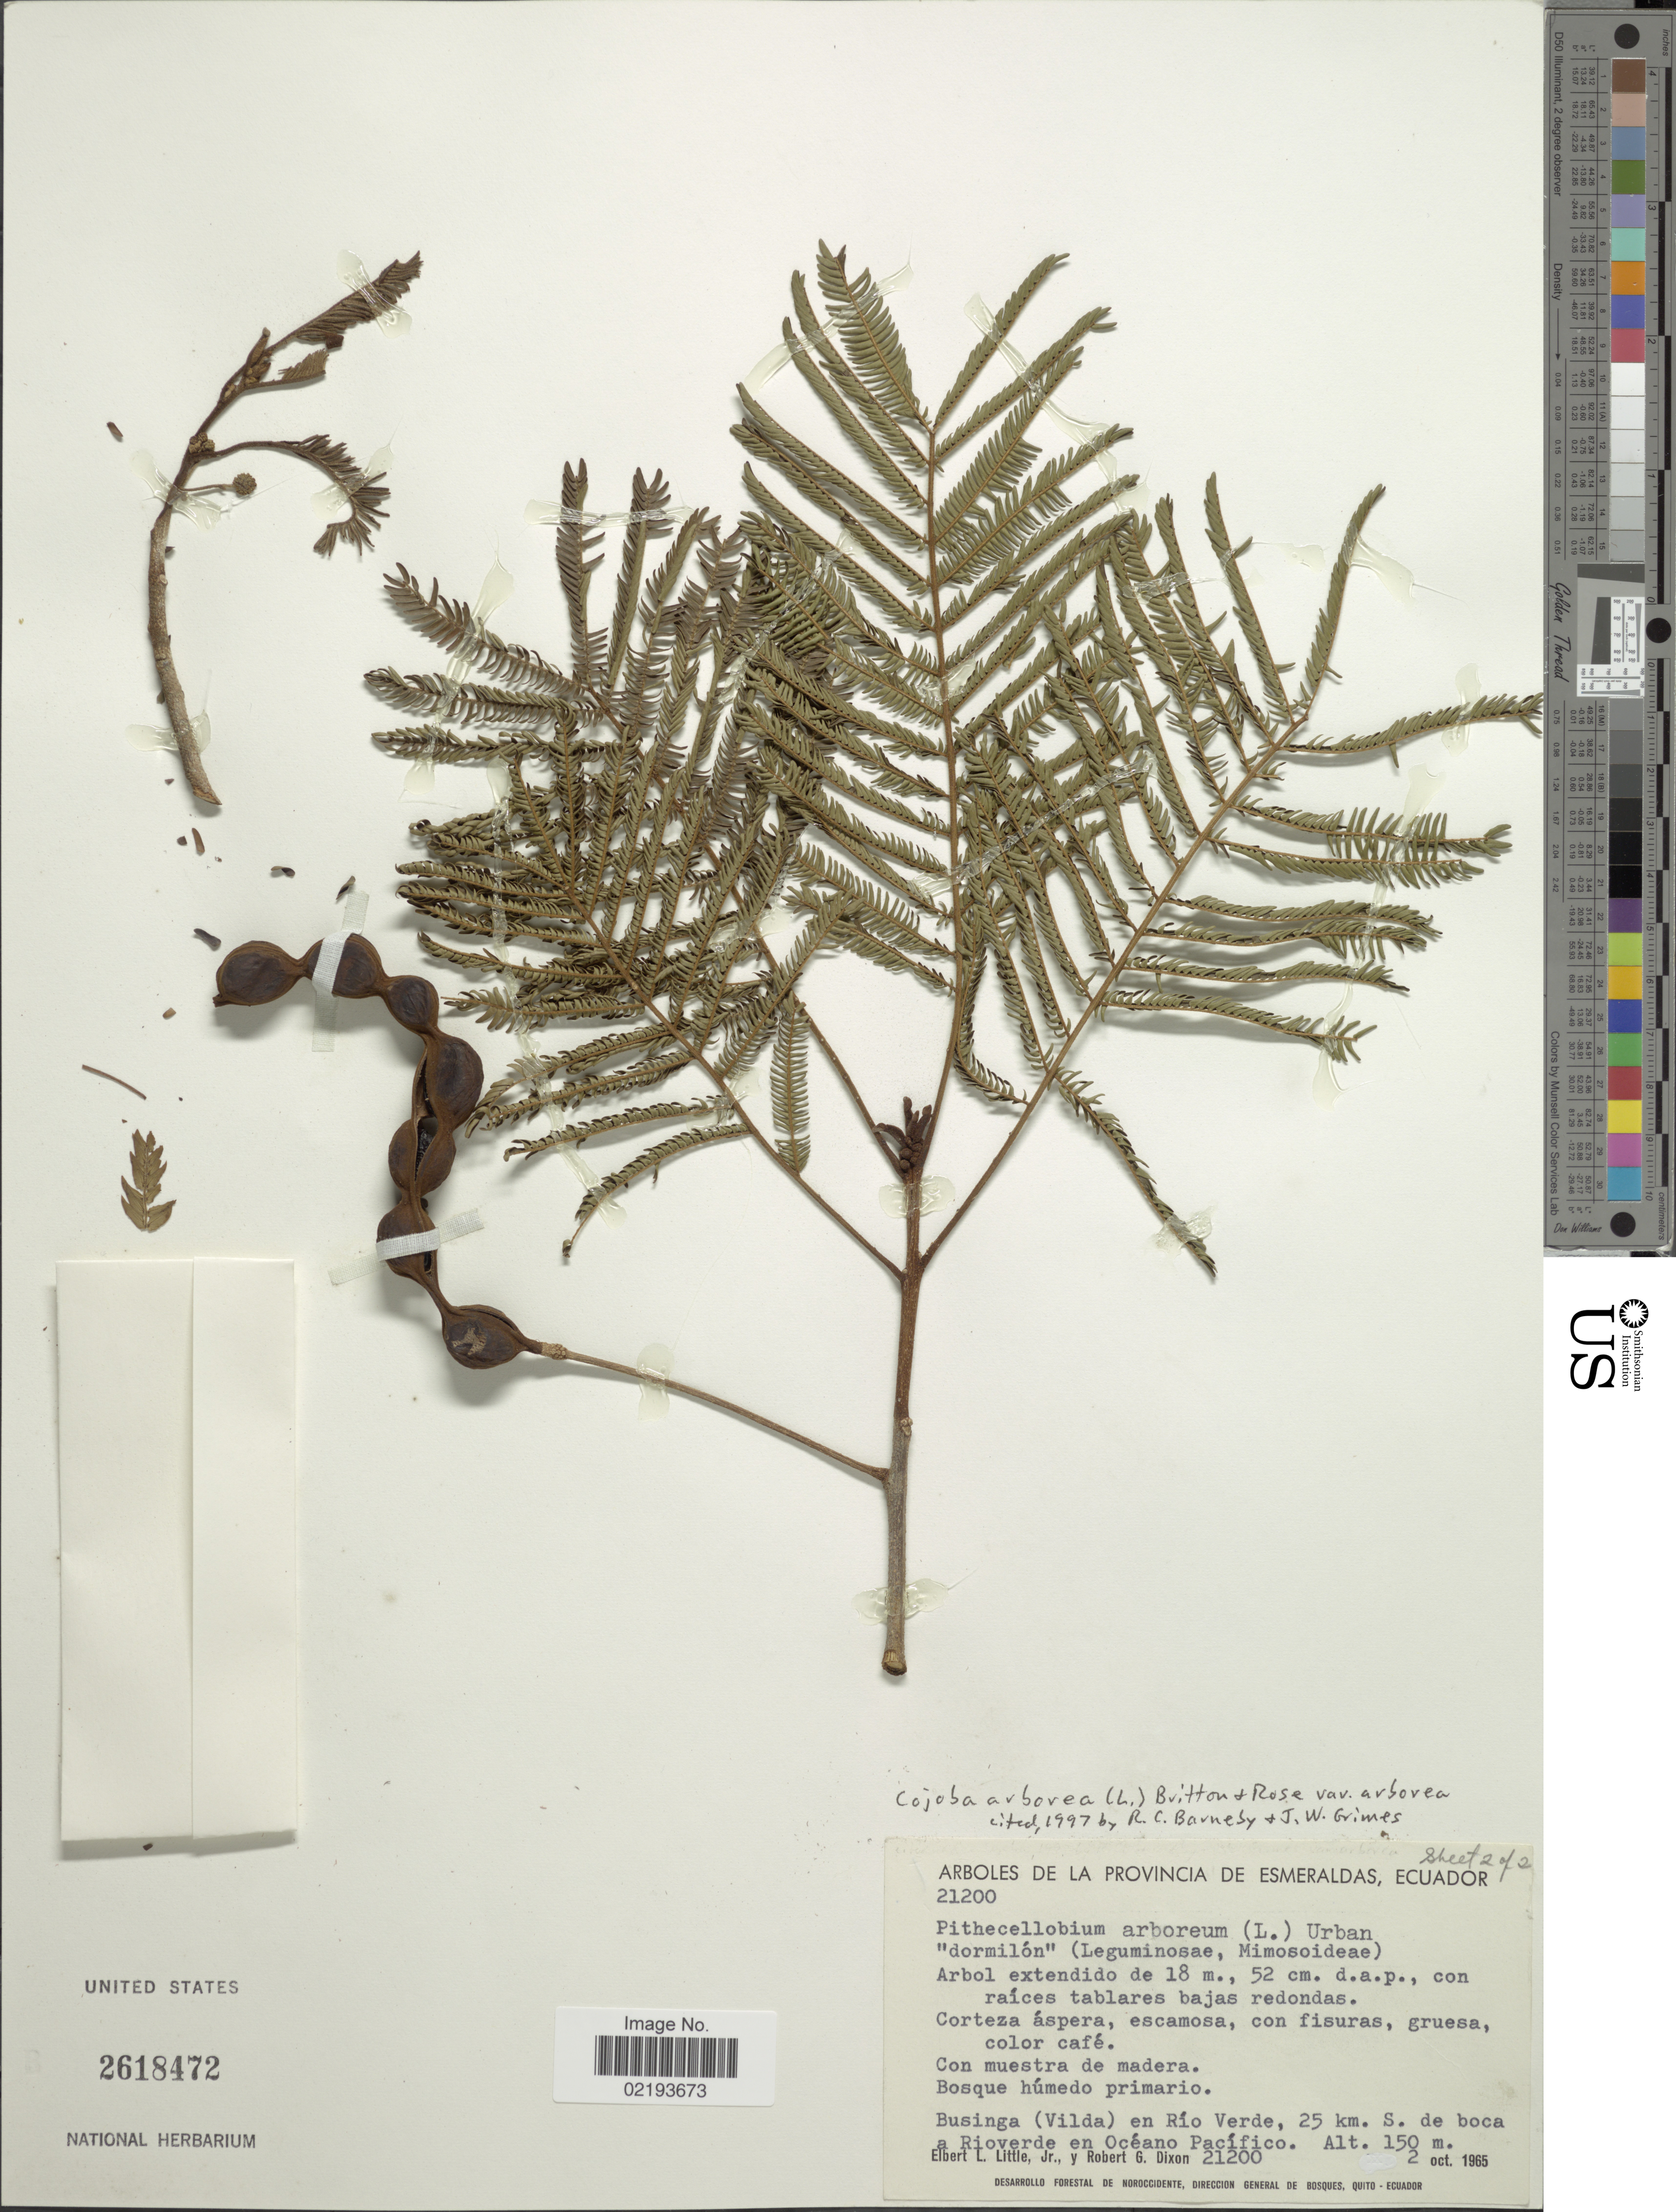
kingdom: Plantae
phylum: Tracheophyta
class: Magnoliopsida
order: Fabales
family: Fabaceae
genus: Cojoba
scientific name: Cojoba arborea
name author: (L.) Britton & Rose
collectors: E. L. Little & R. G. Dixon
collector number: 21200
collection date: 1965-10-02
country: Ecuador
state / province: Esmeraldas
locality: Con muestra de madera, Bosque húmedo primario, Businga (Vilda) en Río verde, 25 km S de boca a Rioverde en Océano Pacífico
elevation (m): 150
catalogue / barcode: US 2618472